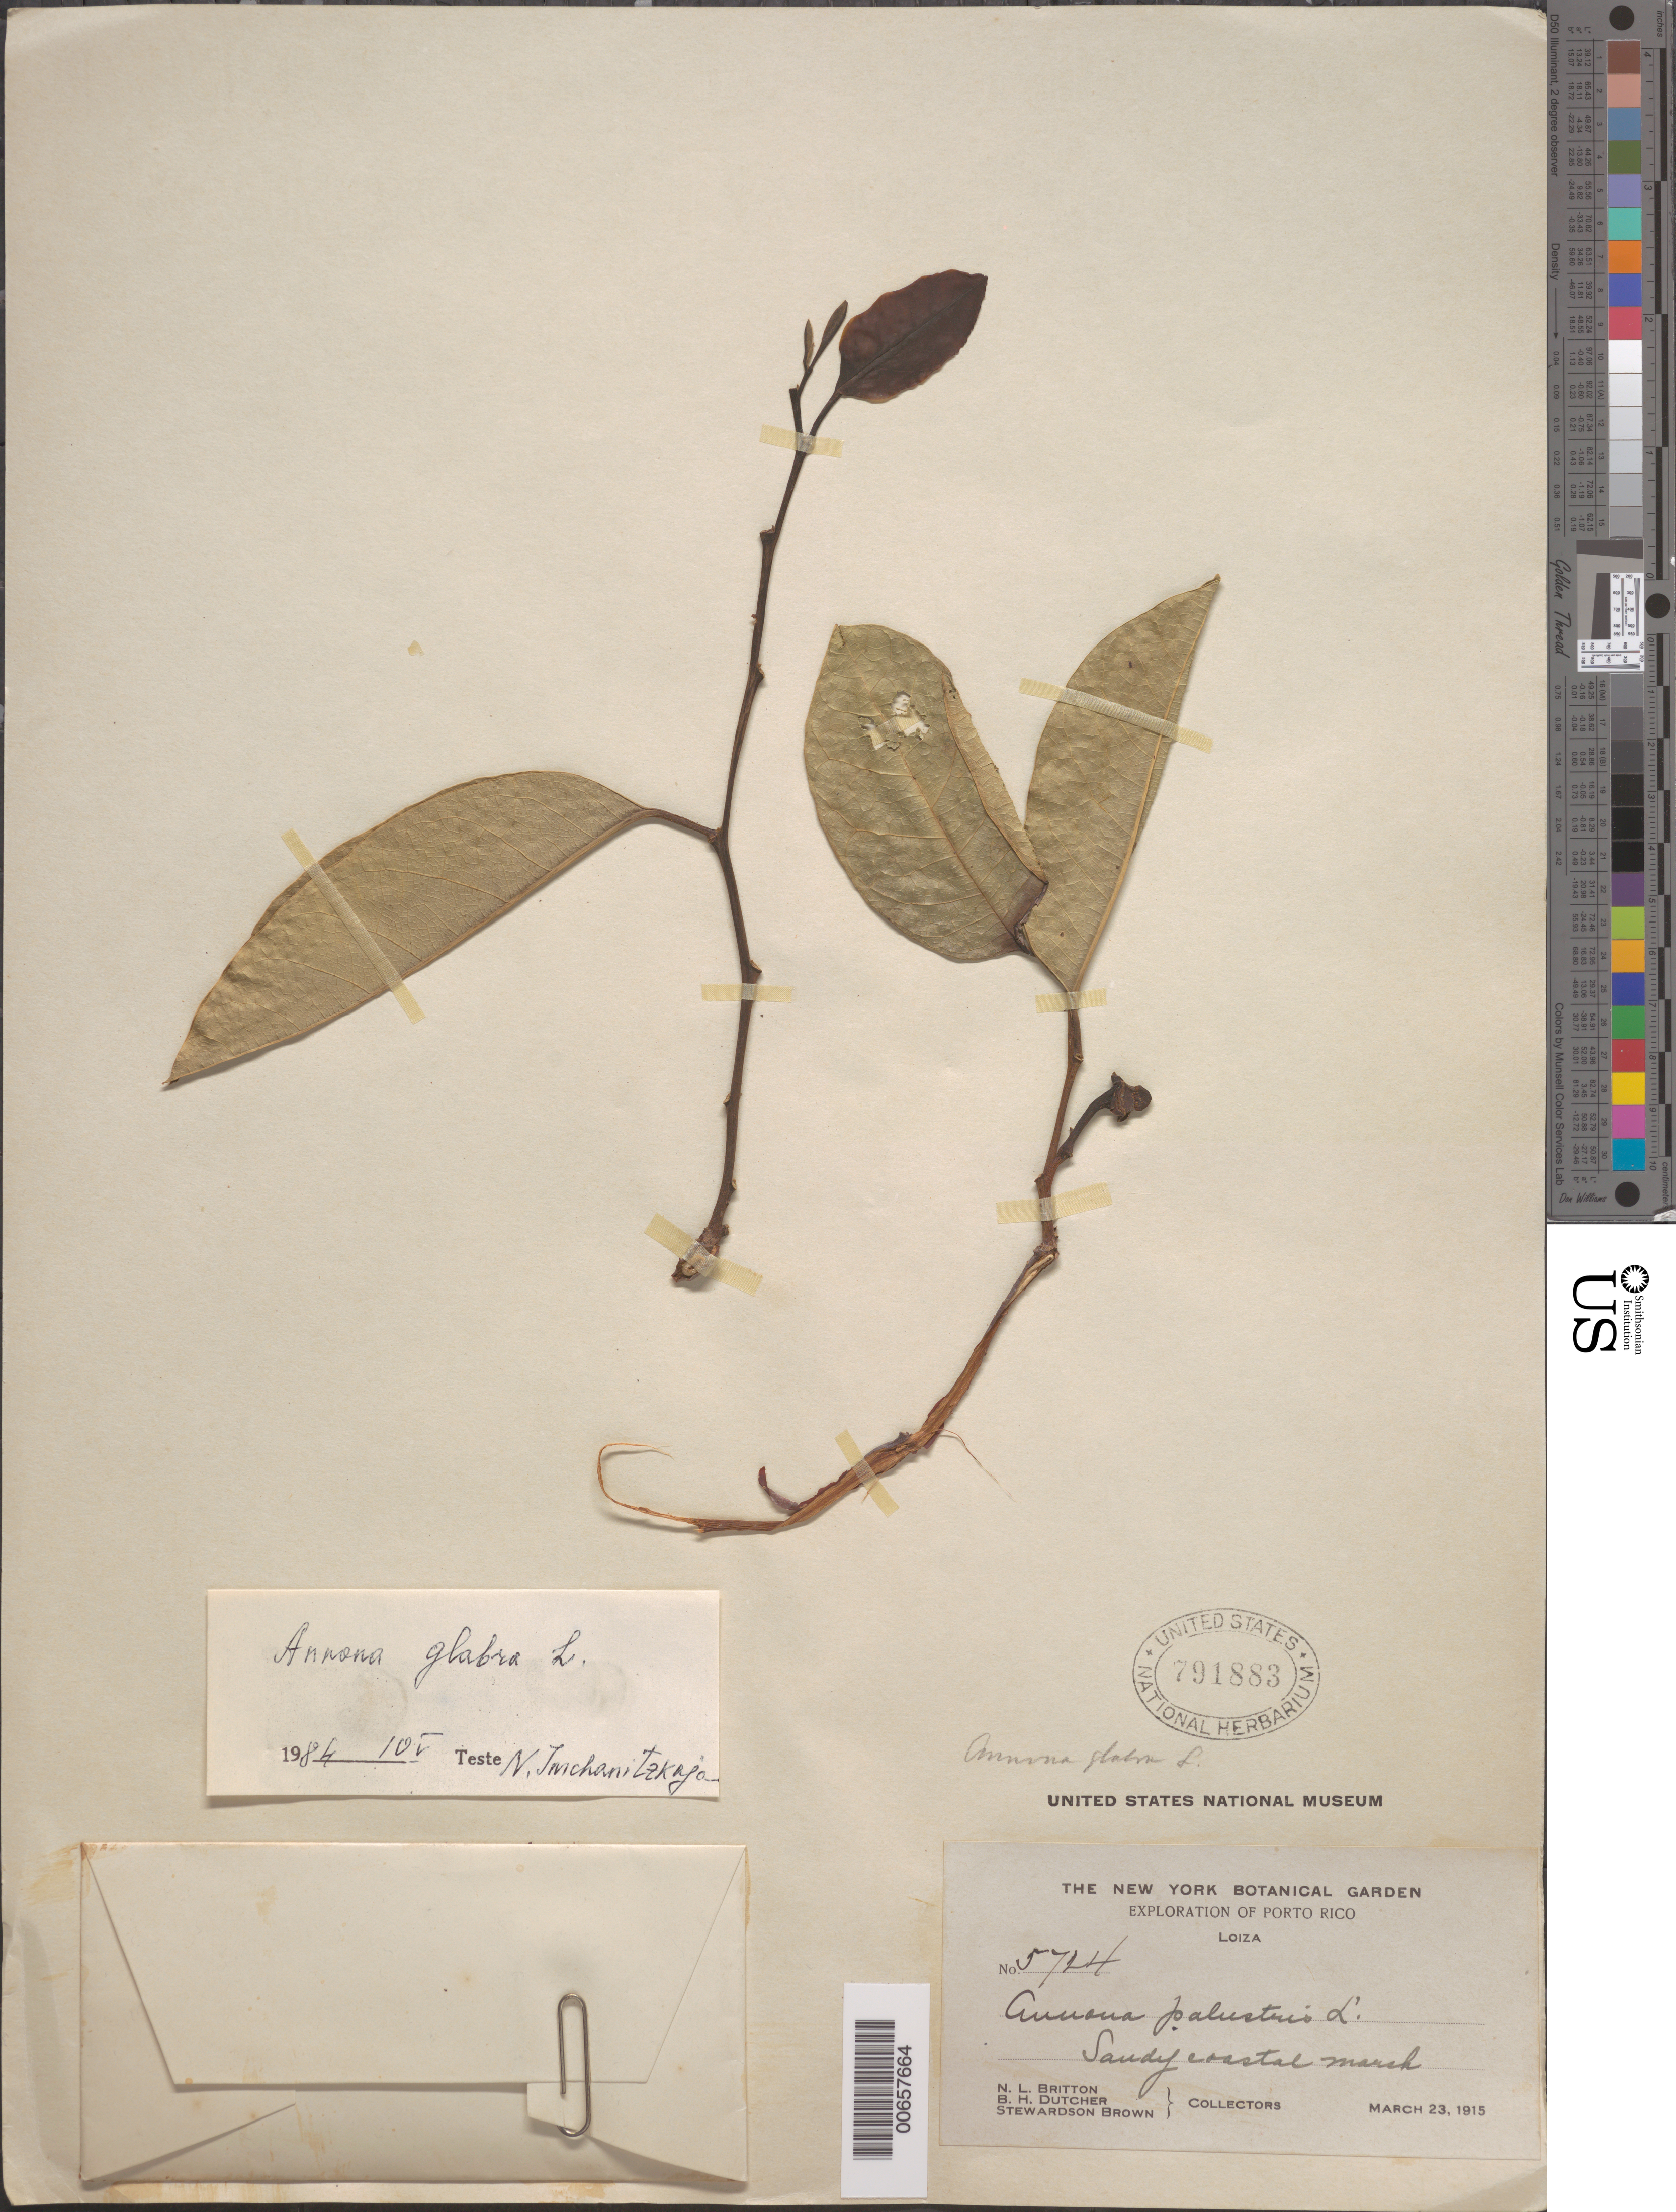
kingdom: Plantae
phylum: Tracheophyta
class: Magnoliopsida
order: Magnoliales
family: Annonaceae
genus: Annona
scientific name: Annona glabra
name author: L.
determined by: McChanitzkaja, N.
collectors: N. Britton, B. H. Dutcher & S. Brown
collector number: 5724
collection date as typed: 23 Mar 1915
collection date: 1915-03-23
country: Puerto Rico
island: Greater Antilles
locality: Loiza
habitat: Sandy coastal marsh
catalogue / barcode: US 791883